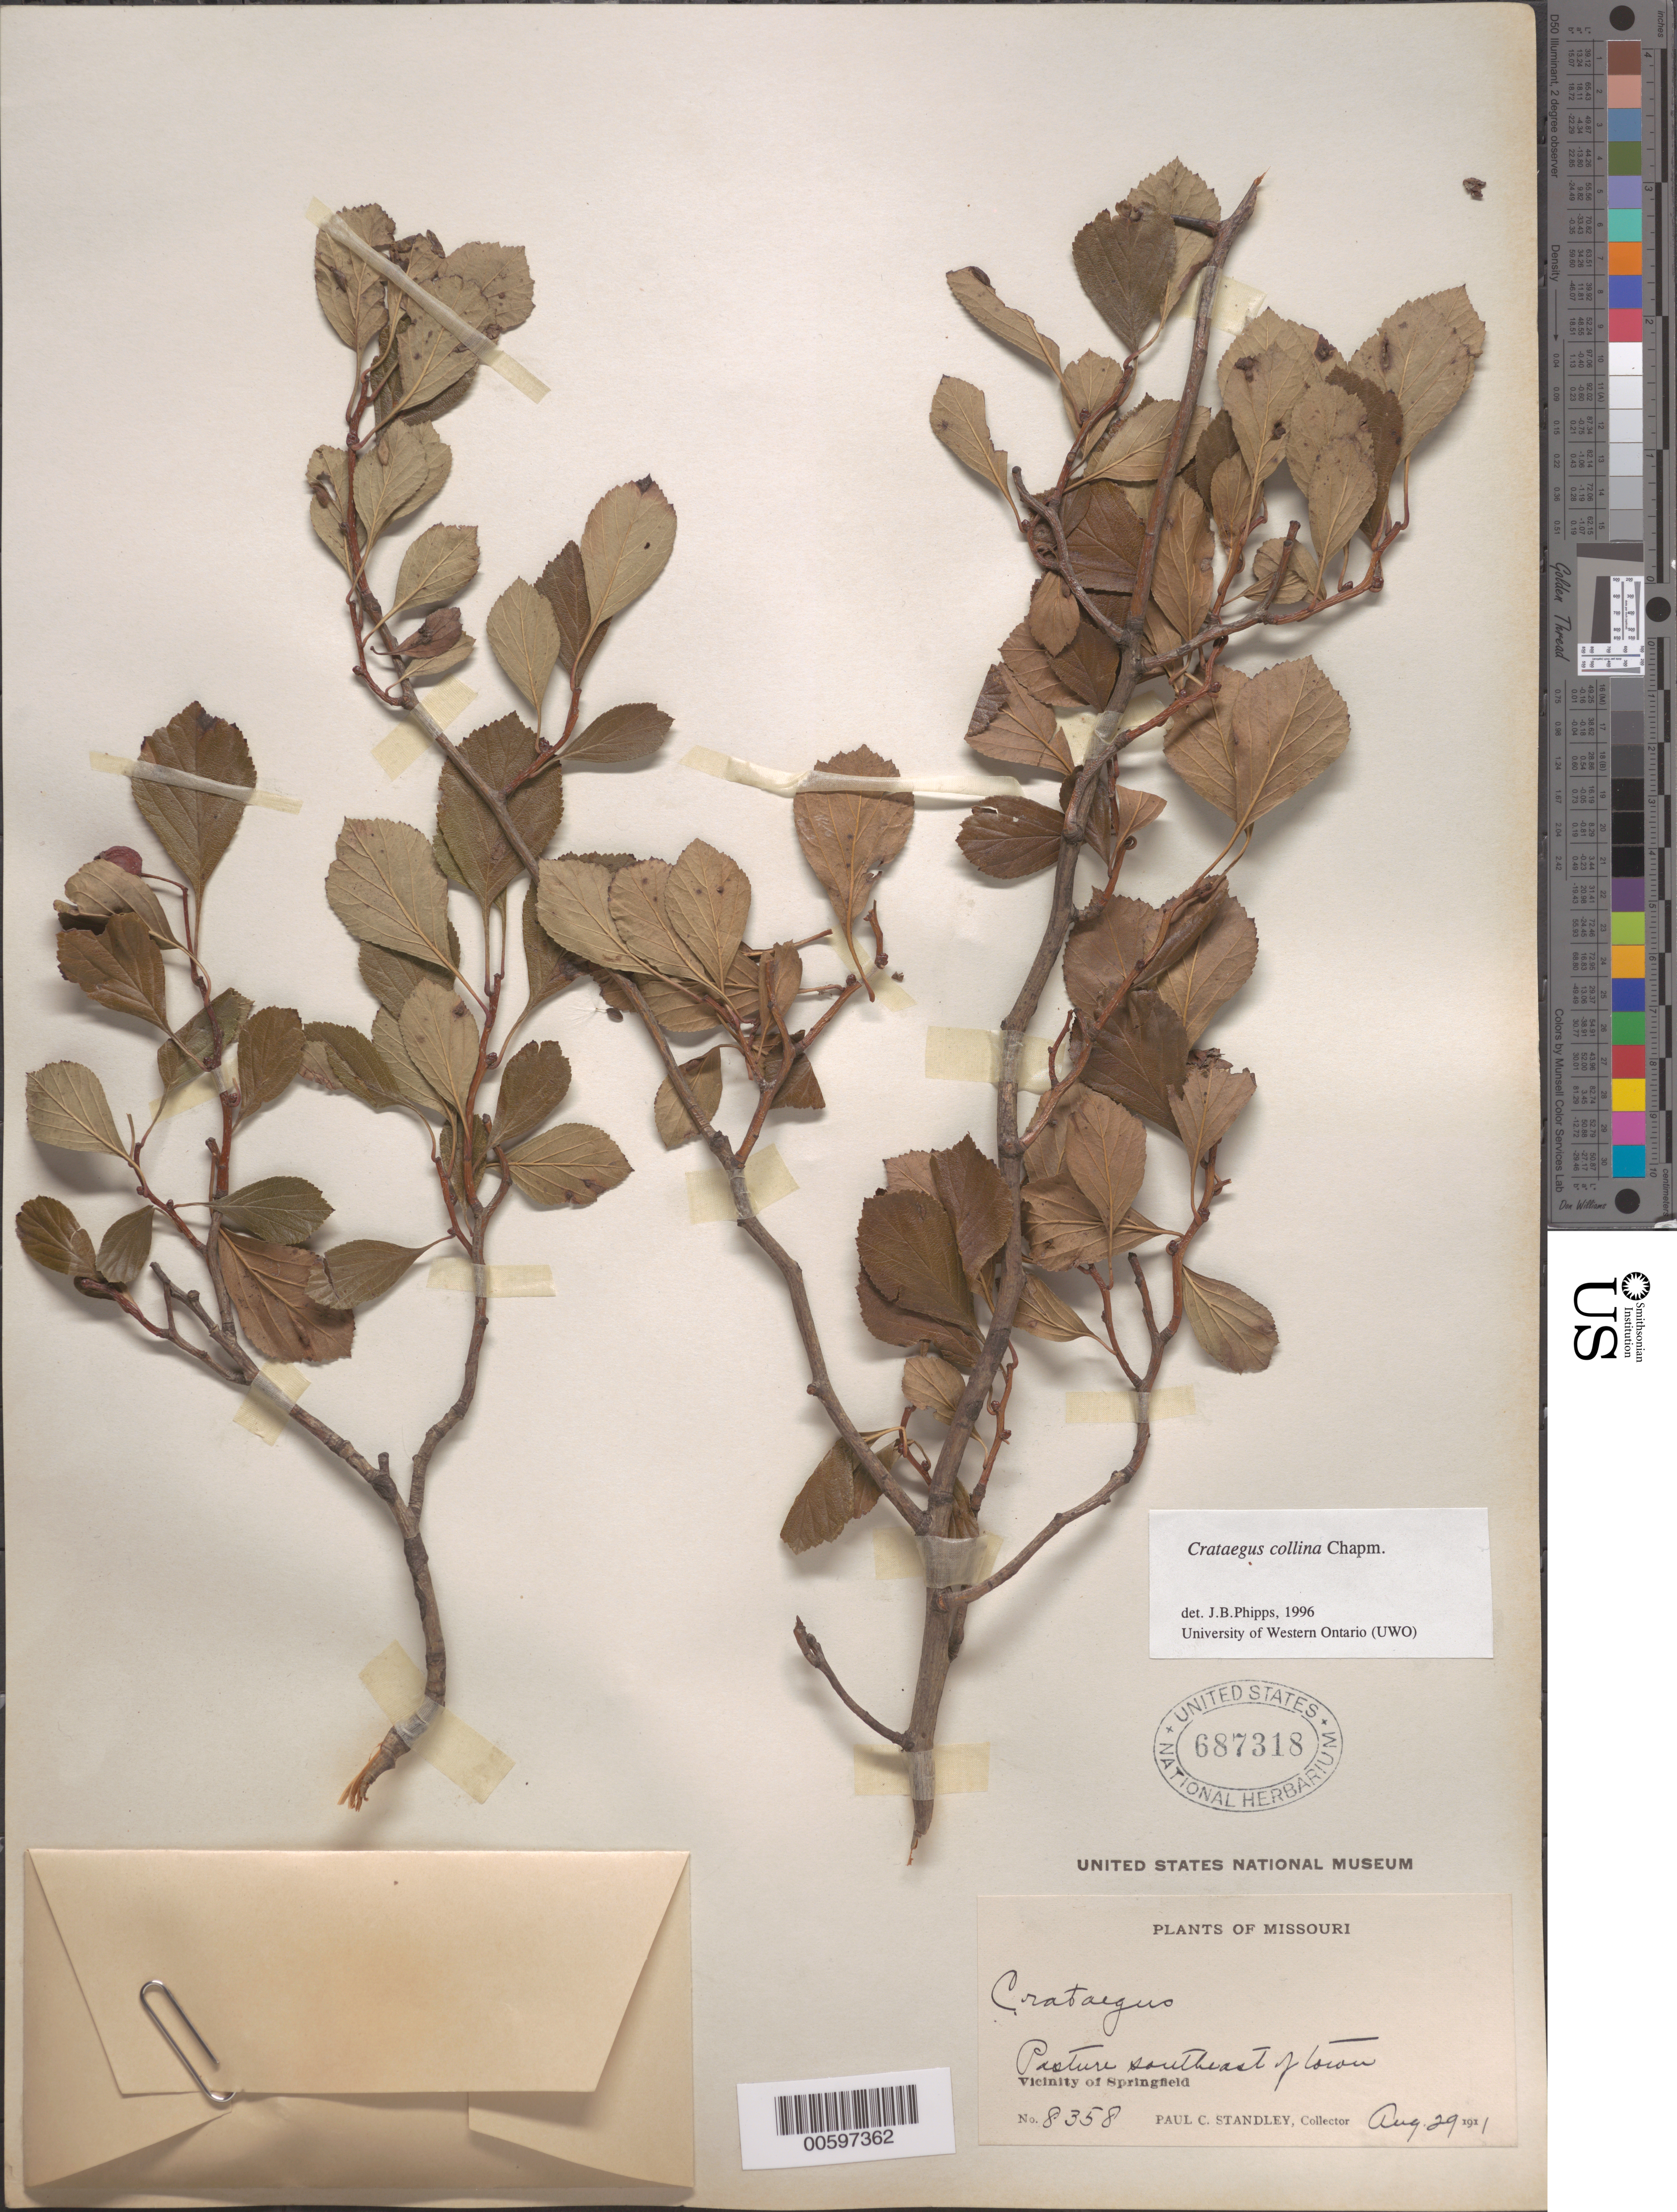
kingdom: Plantae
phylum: Tracheophyta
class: Magnoliopsida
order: Rosales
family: Rosaceae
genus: Crataegus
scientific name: Crataegus collina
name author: Chapm.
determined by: Phipps, James B., (UWO), University of Western Ontario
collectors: P. C. Standley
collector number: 8358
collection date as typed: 29 Aug 1911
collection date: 1911-08-29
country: United States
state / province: Missouri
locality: Vicinity of Springfield, SE of town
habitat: Pasture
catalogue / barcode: US 687318